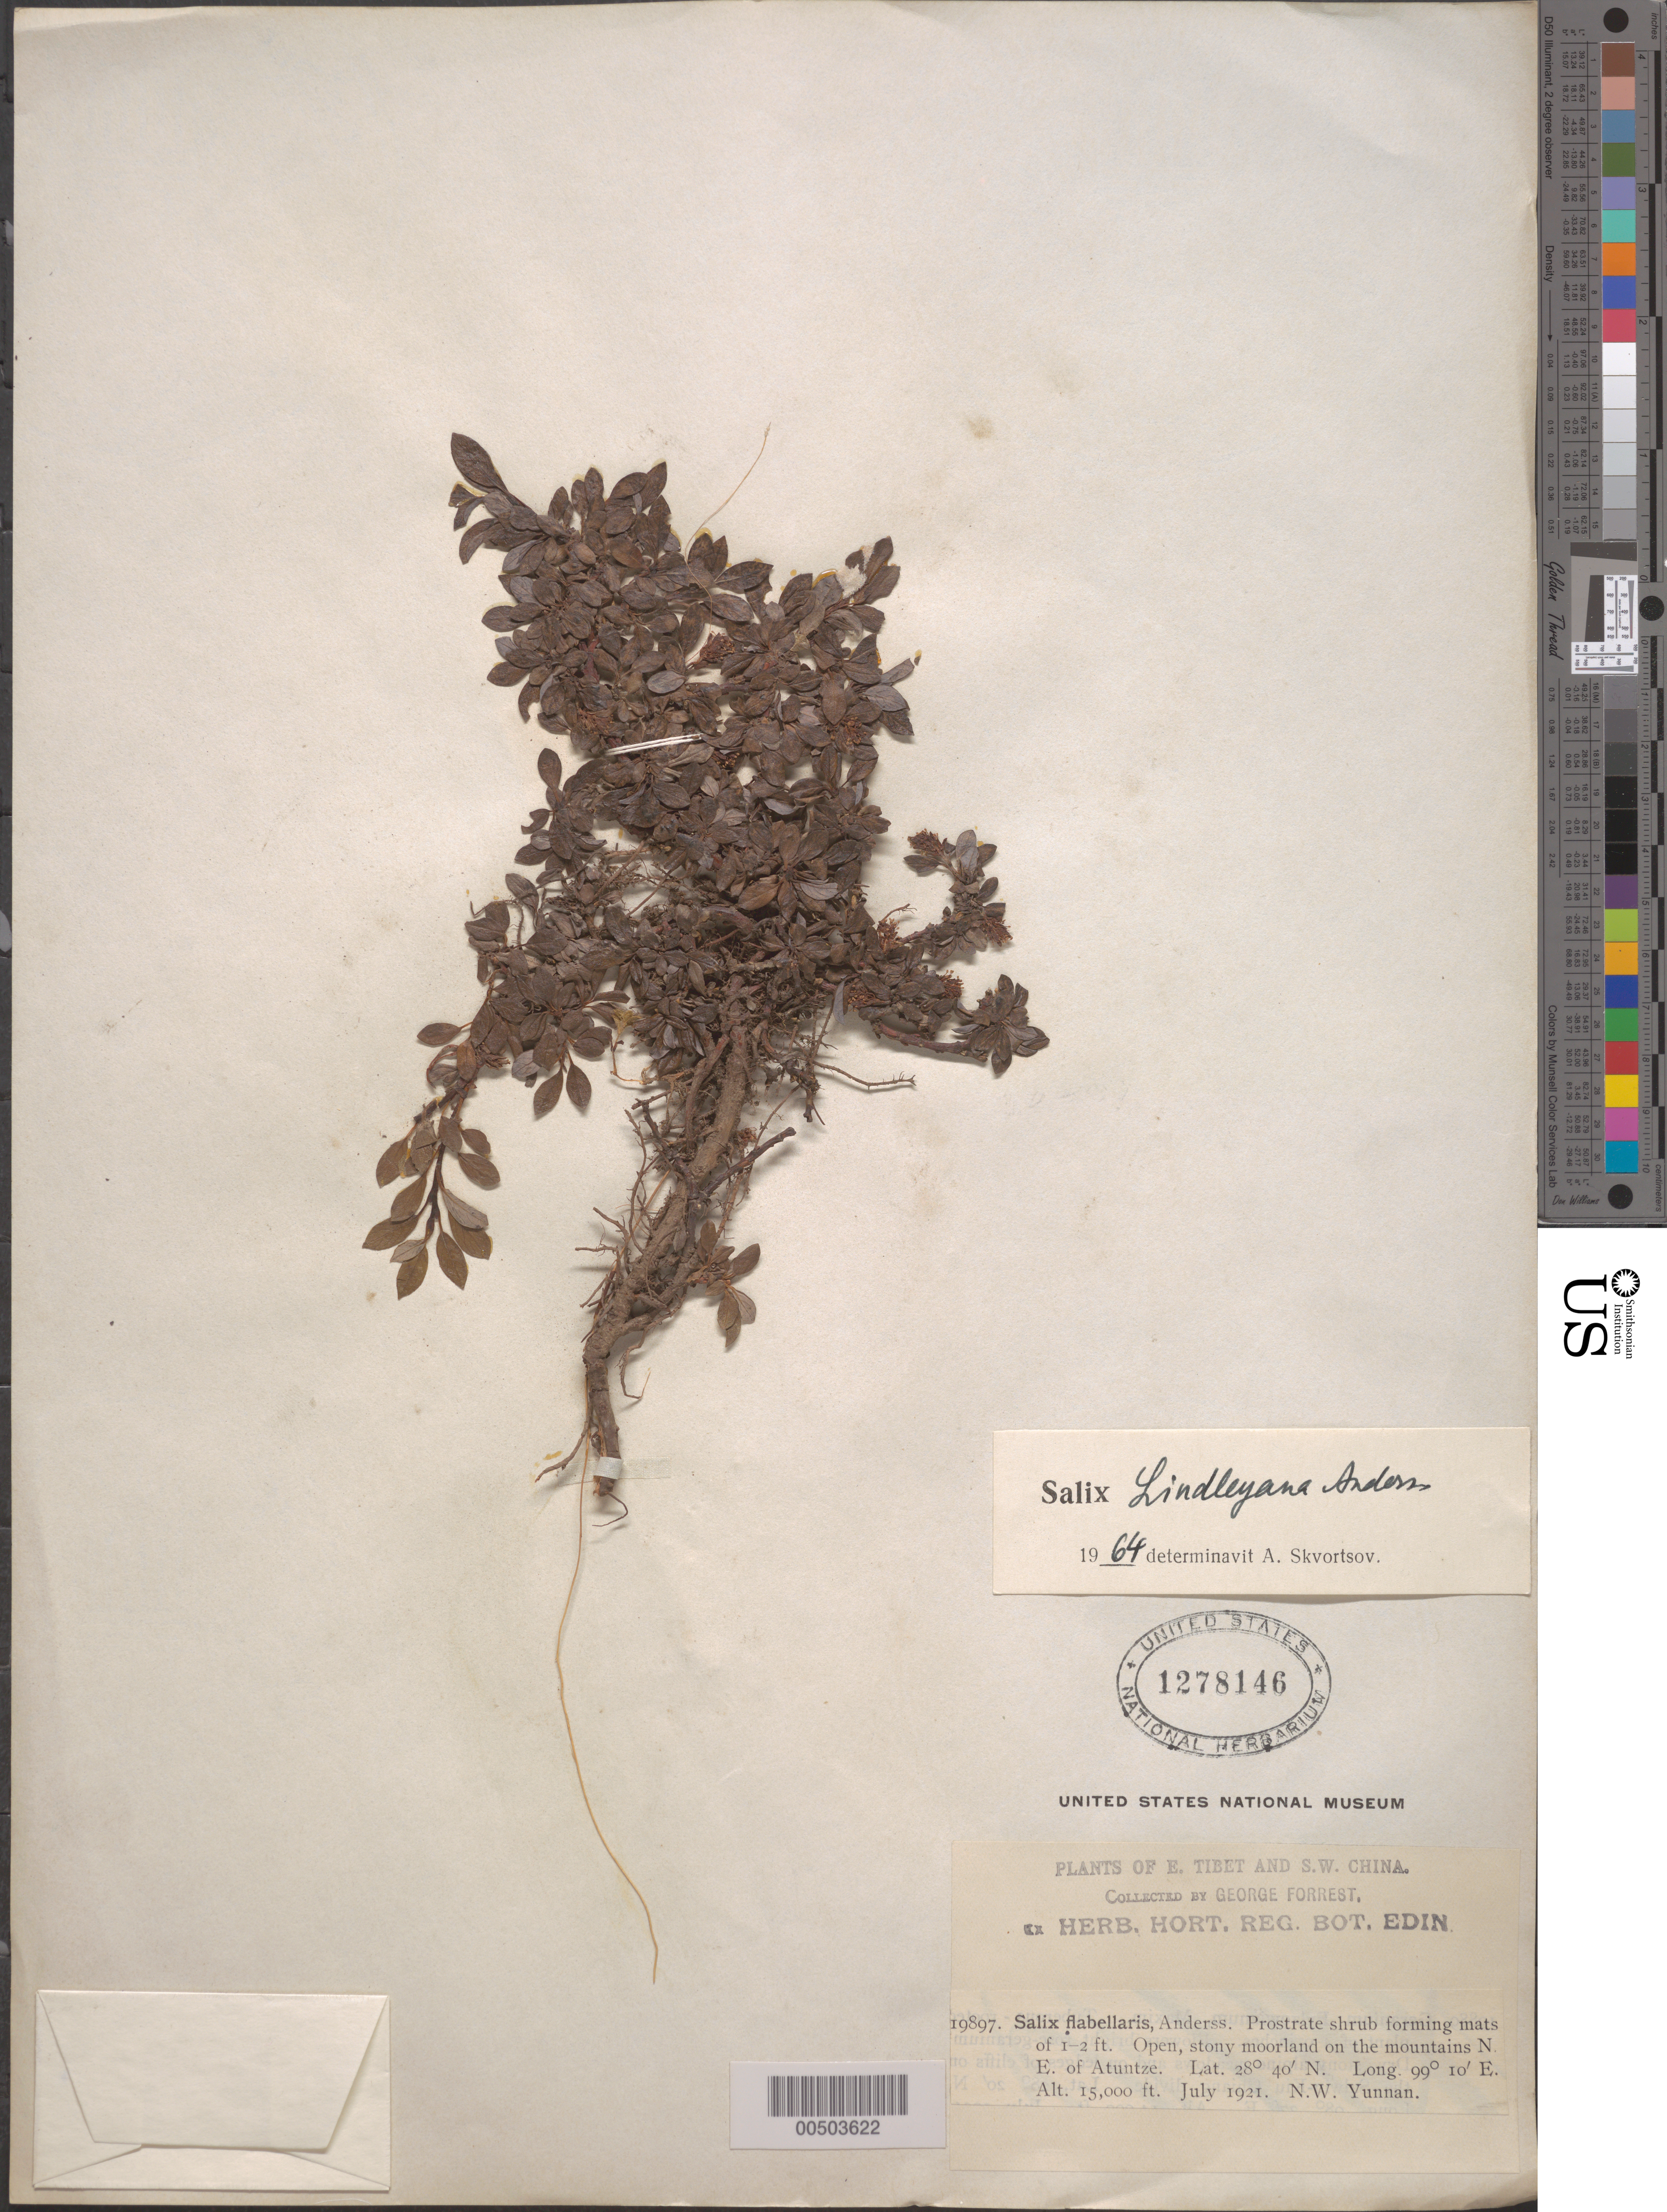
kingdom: Plantae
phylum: Tracheophyta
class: Magnoliopsida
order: Malpighiales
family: Salicaceae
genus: Salix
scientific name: Salix lindleyana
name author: Wall. ex Andersson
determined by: Skvortsov, A. K.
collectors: G. Forrest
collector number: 19897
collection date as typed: Jul 1921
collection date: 1921-07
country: China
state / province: Yunnan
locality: NW Yunnan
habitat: Prostrate shrbu forming mats of 1-2 ft. Open, stony moorland on the mountains N. E. of Atuntze.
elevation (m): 4572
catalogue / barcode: US 1278146